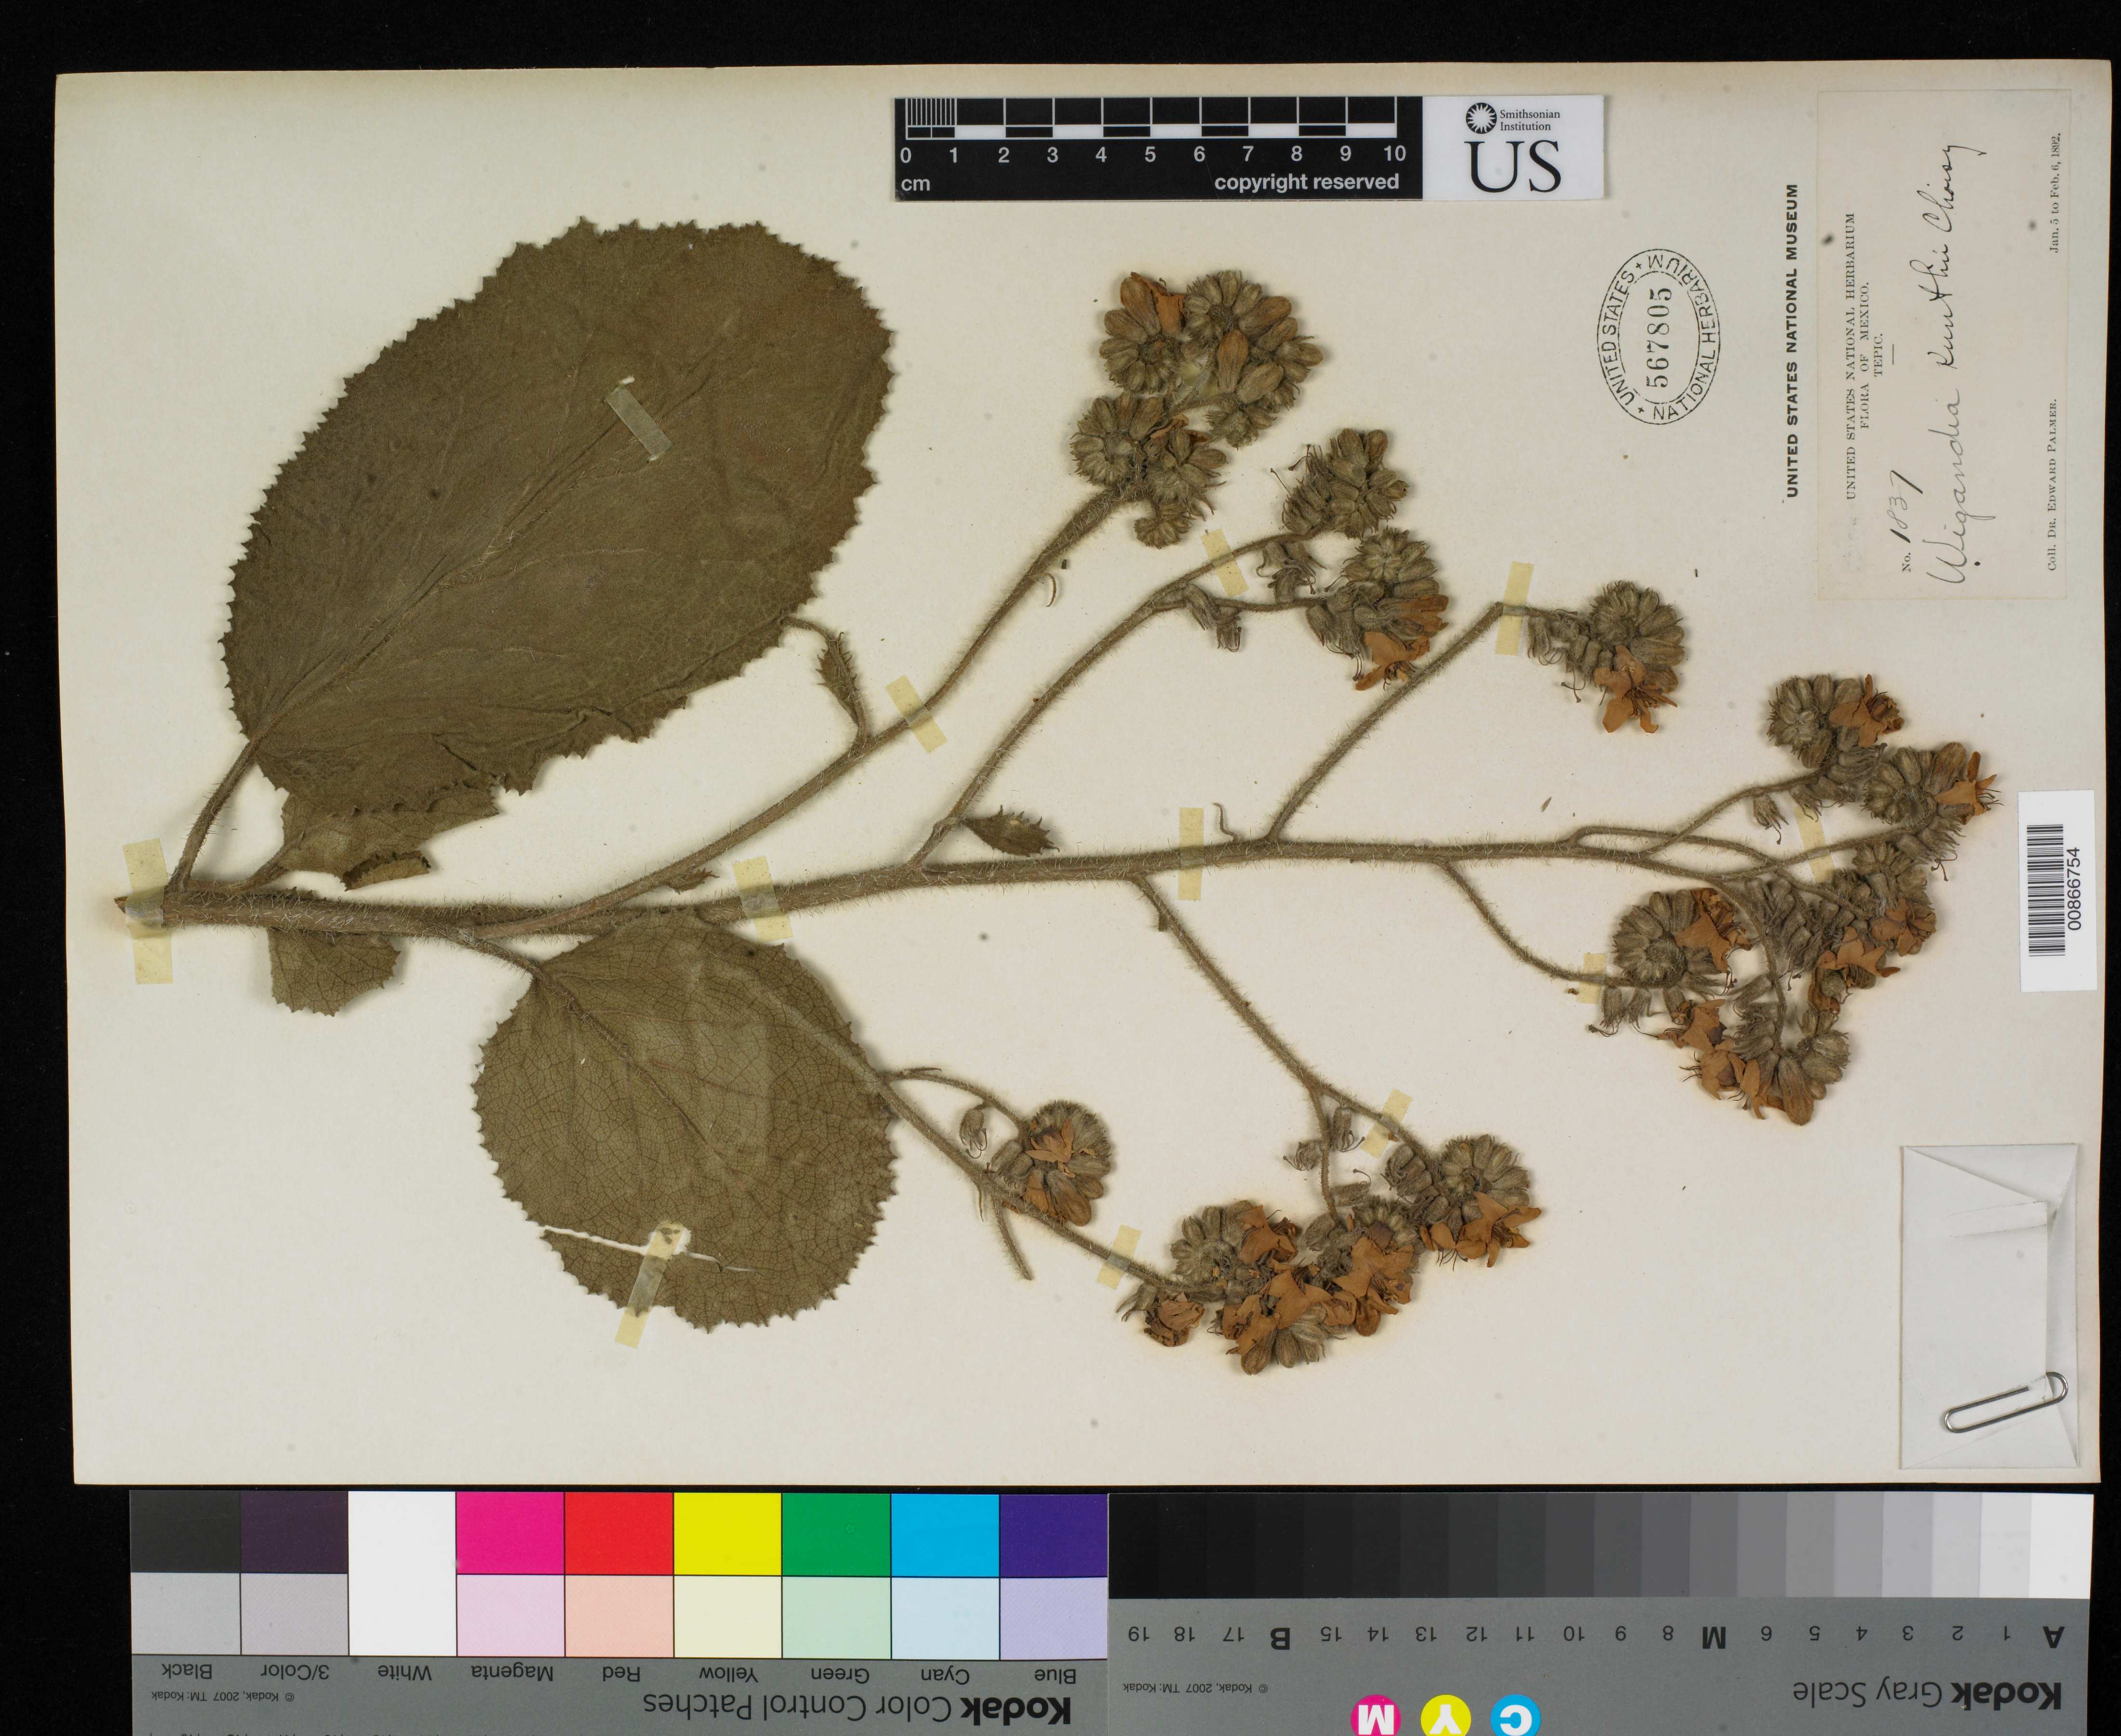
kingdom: Plantae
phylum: Tracheophyta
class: Magnoliopsida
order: Boraginales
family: Namaceae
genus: Wigandia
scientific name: Wigandia kunthii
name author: Choisy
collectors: E. Palmer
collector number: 1837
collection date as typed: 05 Jan 1892 to 06 Feb 1892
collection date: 1892-01-05/1892-02-06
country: Mexico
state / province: Nayarit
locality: Tepic, Nayarit.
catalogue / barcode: US 567805